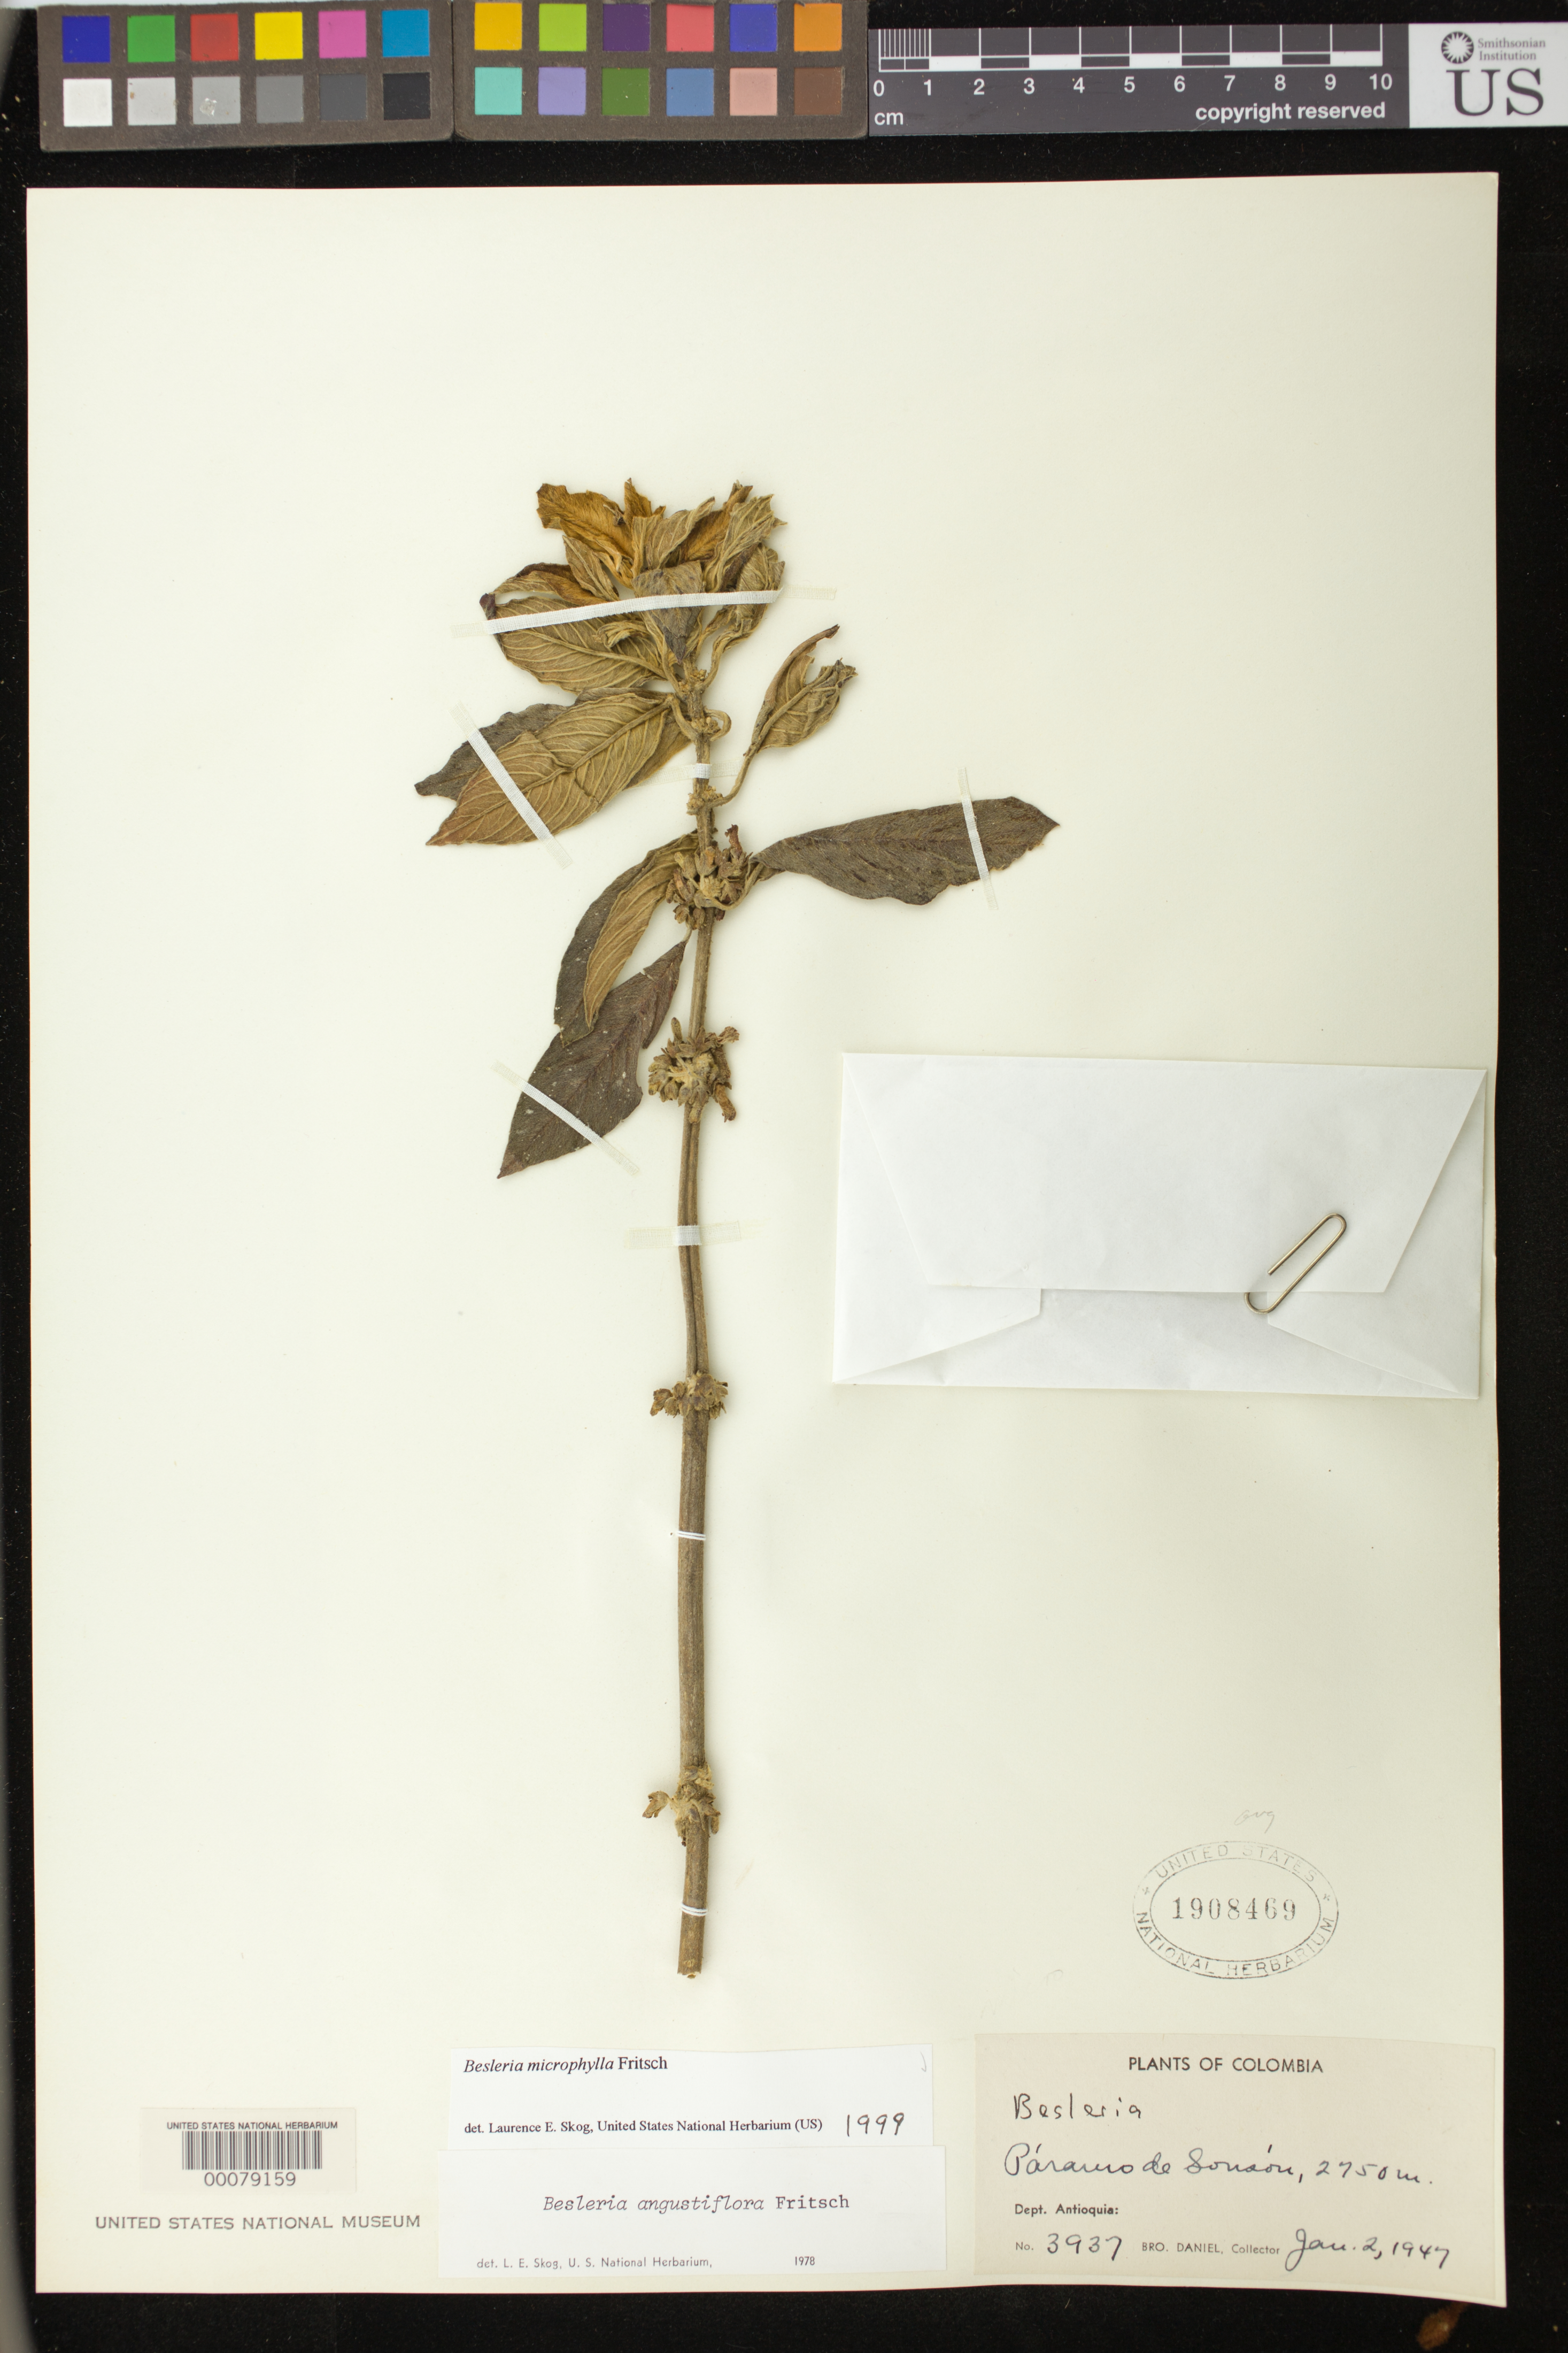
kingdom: Plantae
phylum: Tracheophyta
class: Magnoliopsida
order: Lamiales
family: Gesneriaceae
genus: Besleria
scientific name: Besleria microphylla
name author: Fritsch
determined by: Skog, Laurence E.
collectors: Bro. Daniel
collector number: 3937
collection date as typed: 02 Jan 1947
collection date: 1947-01-02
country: Colombia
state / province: Antioquia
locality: Páramo de Sonsón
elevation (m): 2750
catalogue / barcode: US 1908469